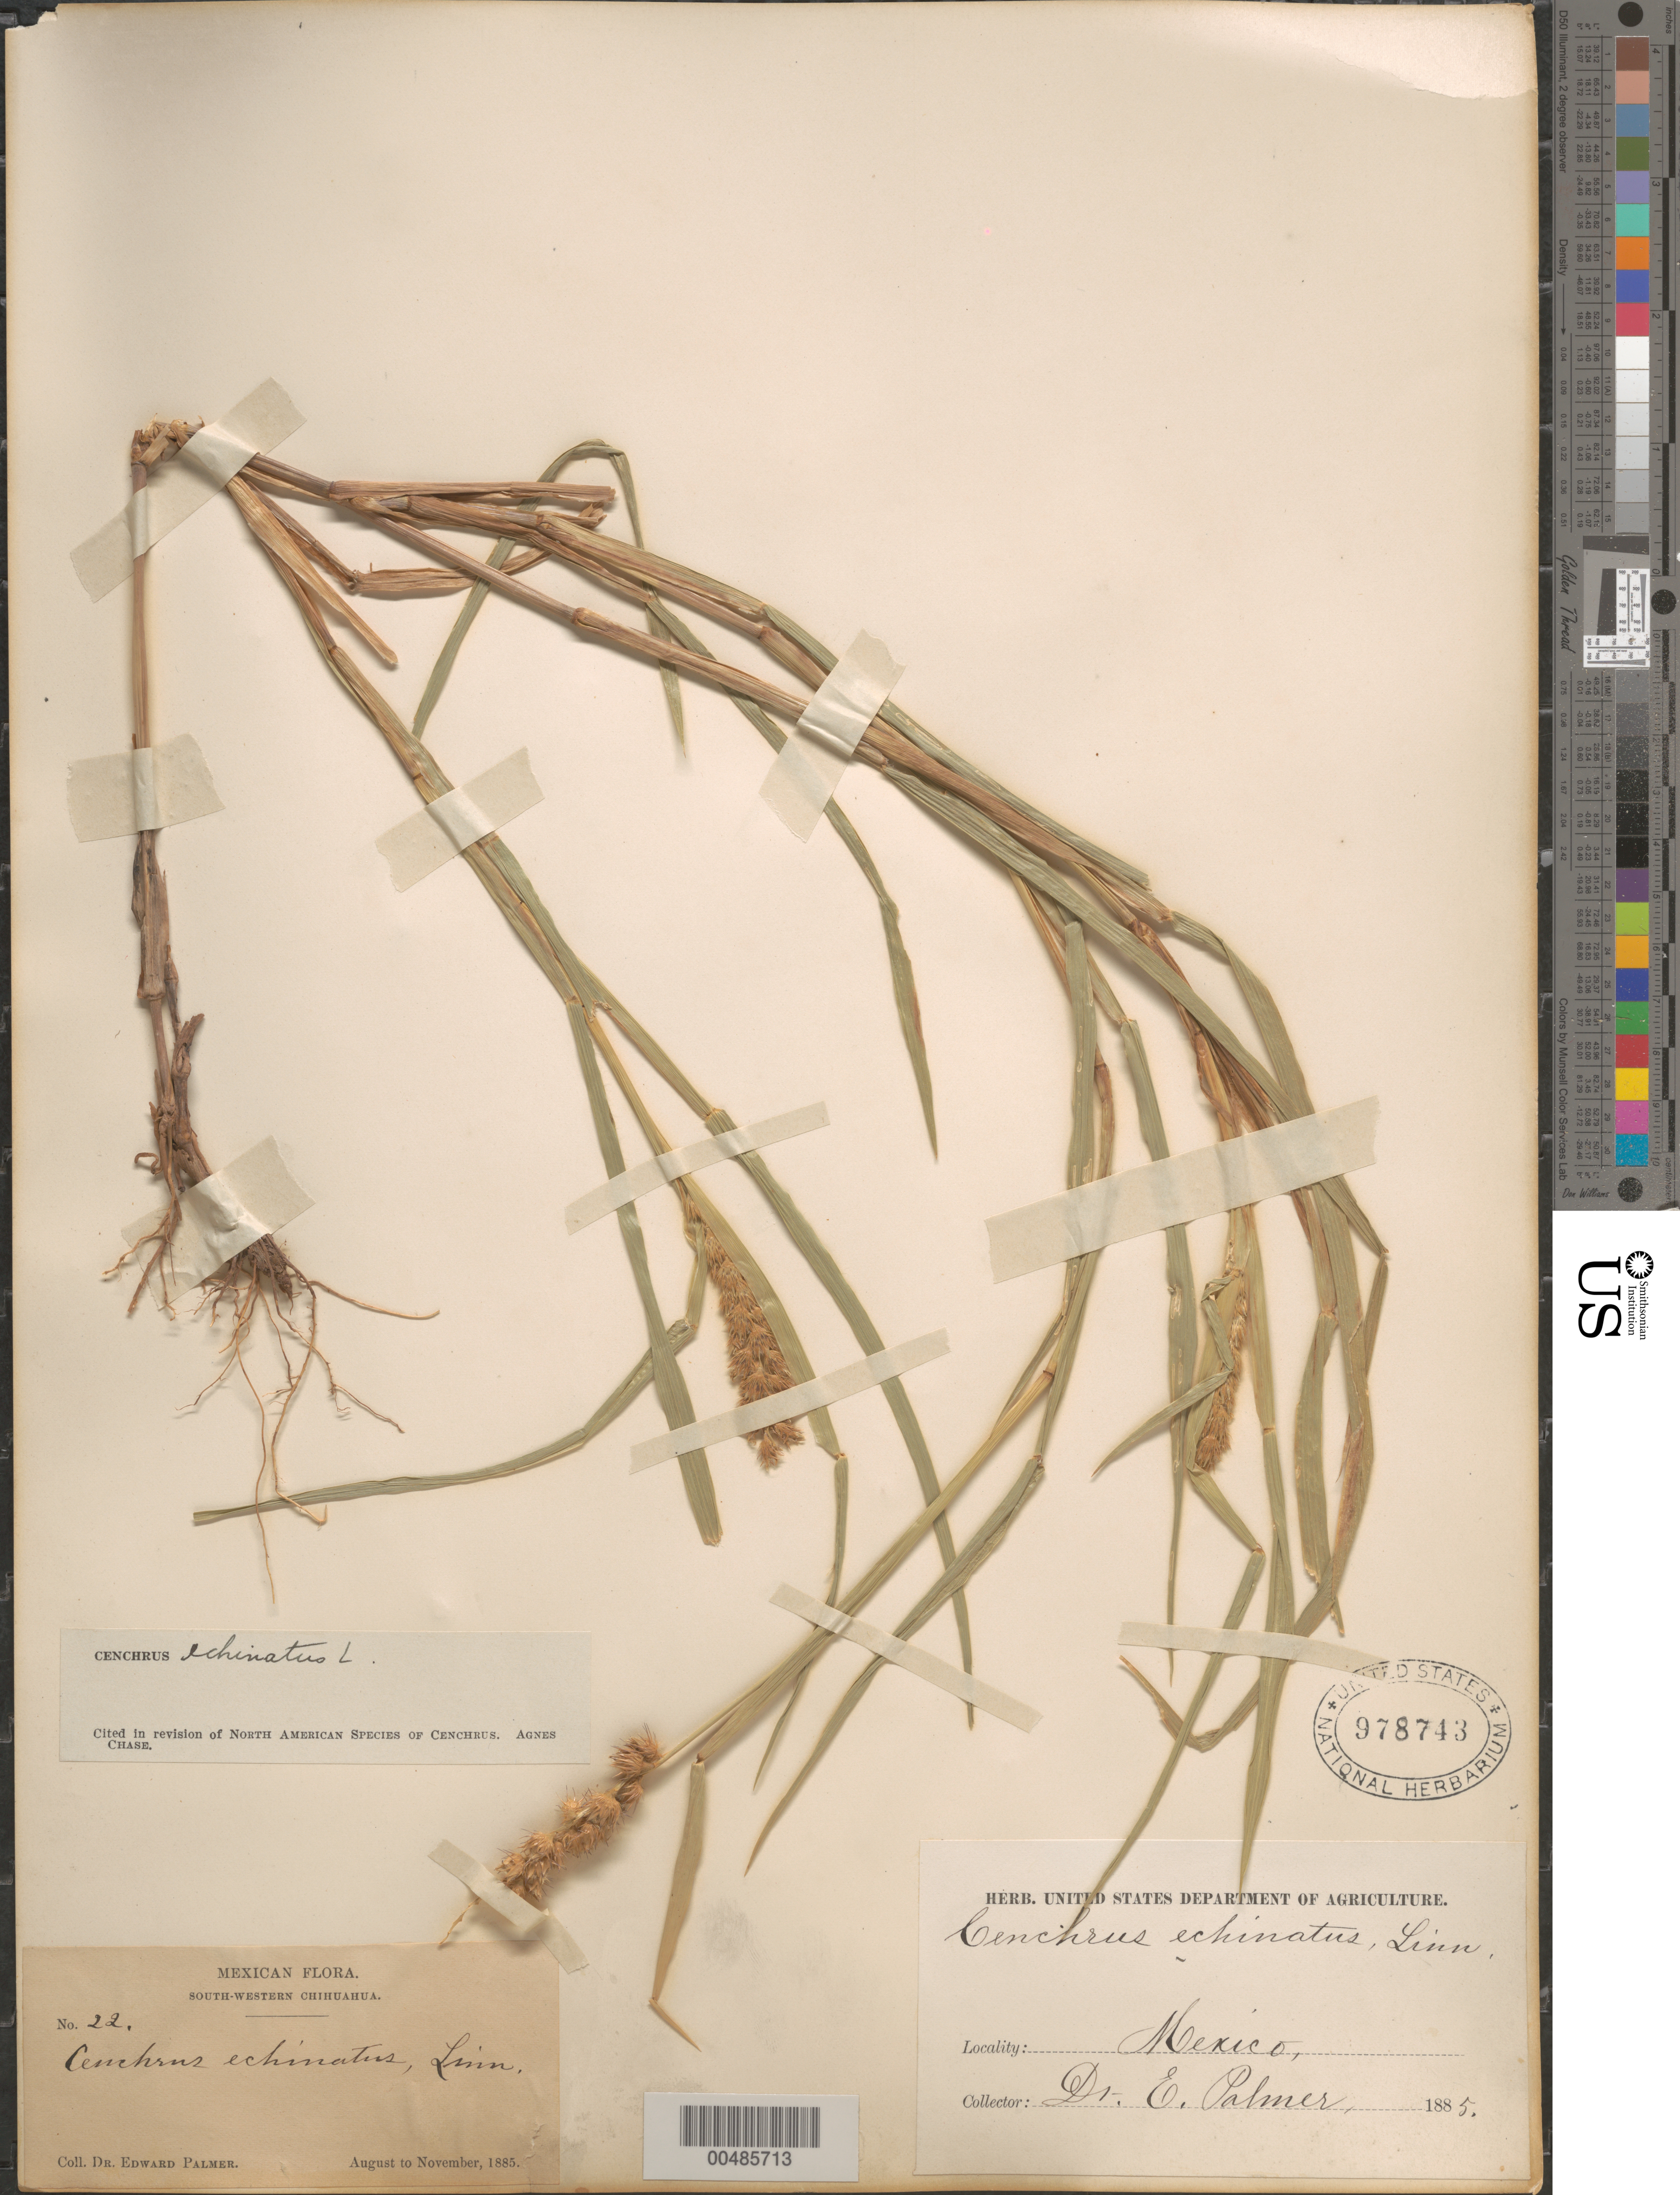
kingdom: Plantae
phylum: Tracheophyta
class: Liliopsida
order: Poales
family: Poaceae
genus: Cenchrus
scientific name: Cenchrus echinatus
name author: L.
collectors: E. Palmer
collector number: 22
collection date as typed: Aug 1885 to Nov 1885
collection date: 1885-08/1885-11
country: Mexico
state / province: Chihuahua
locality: South-western Chihuahua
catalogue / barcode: US 978743